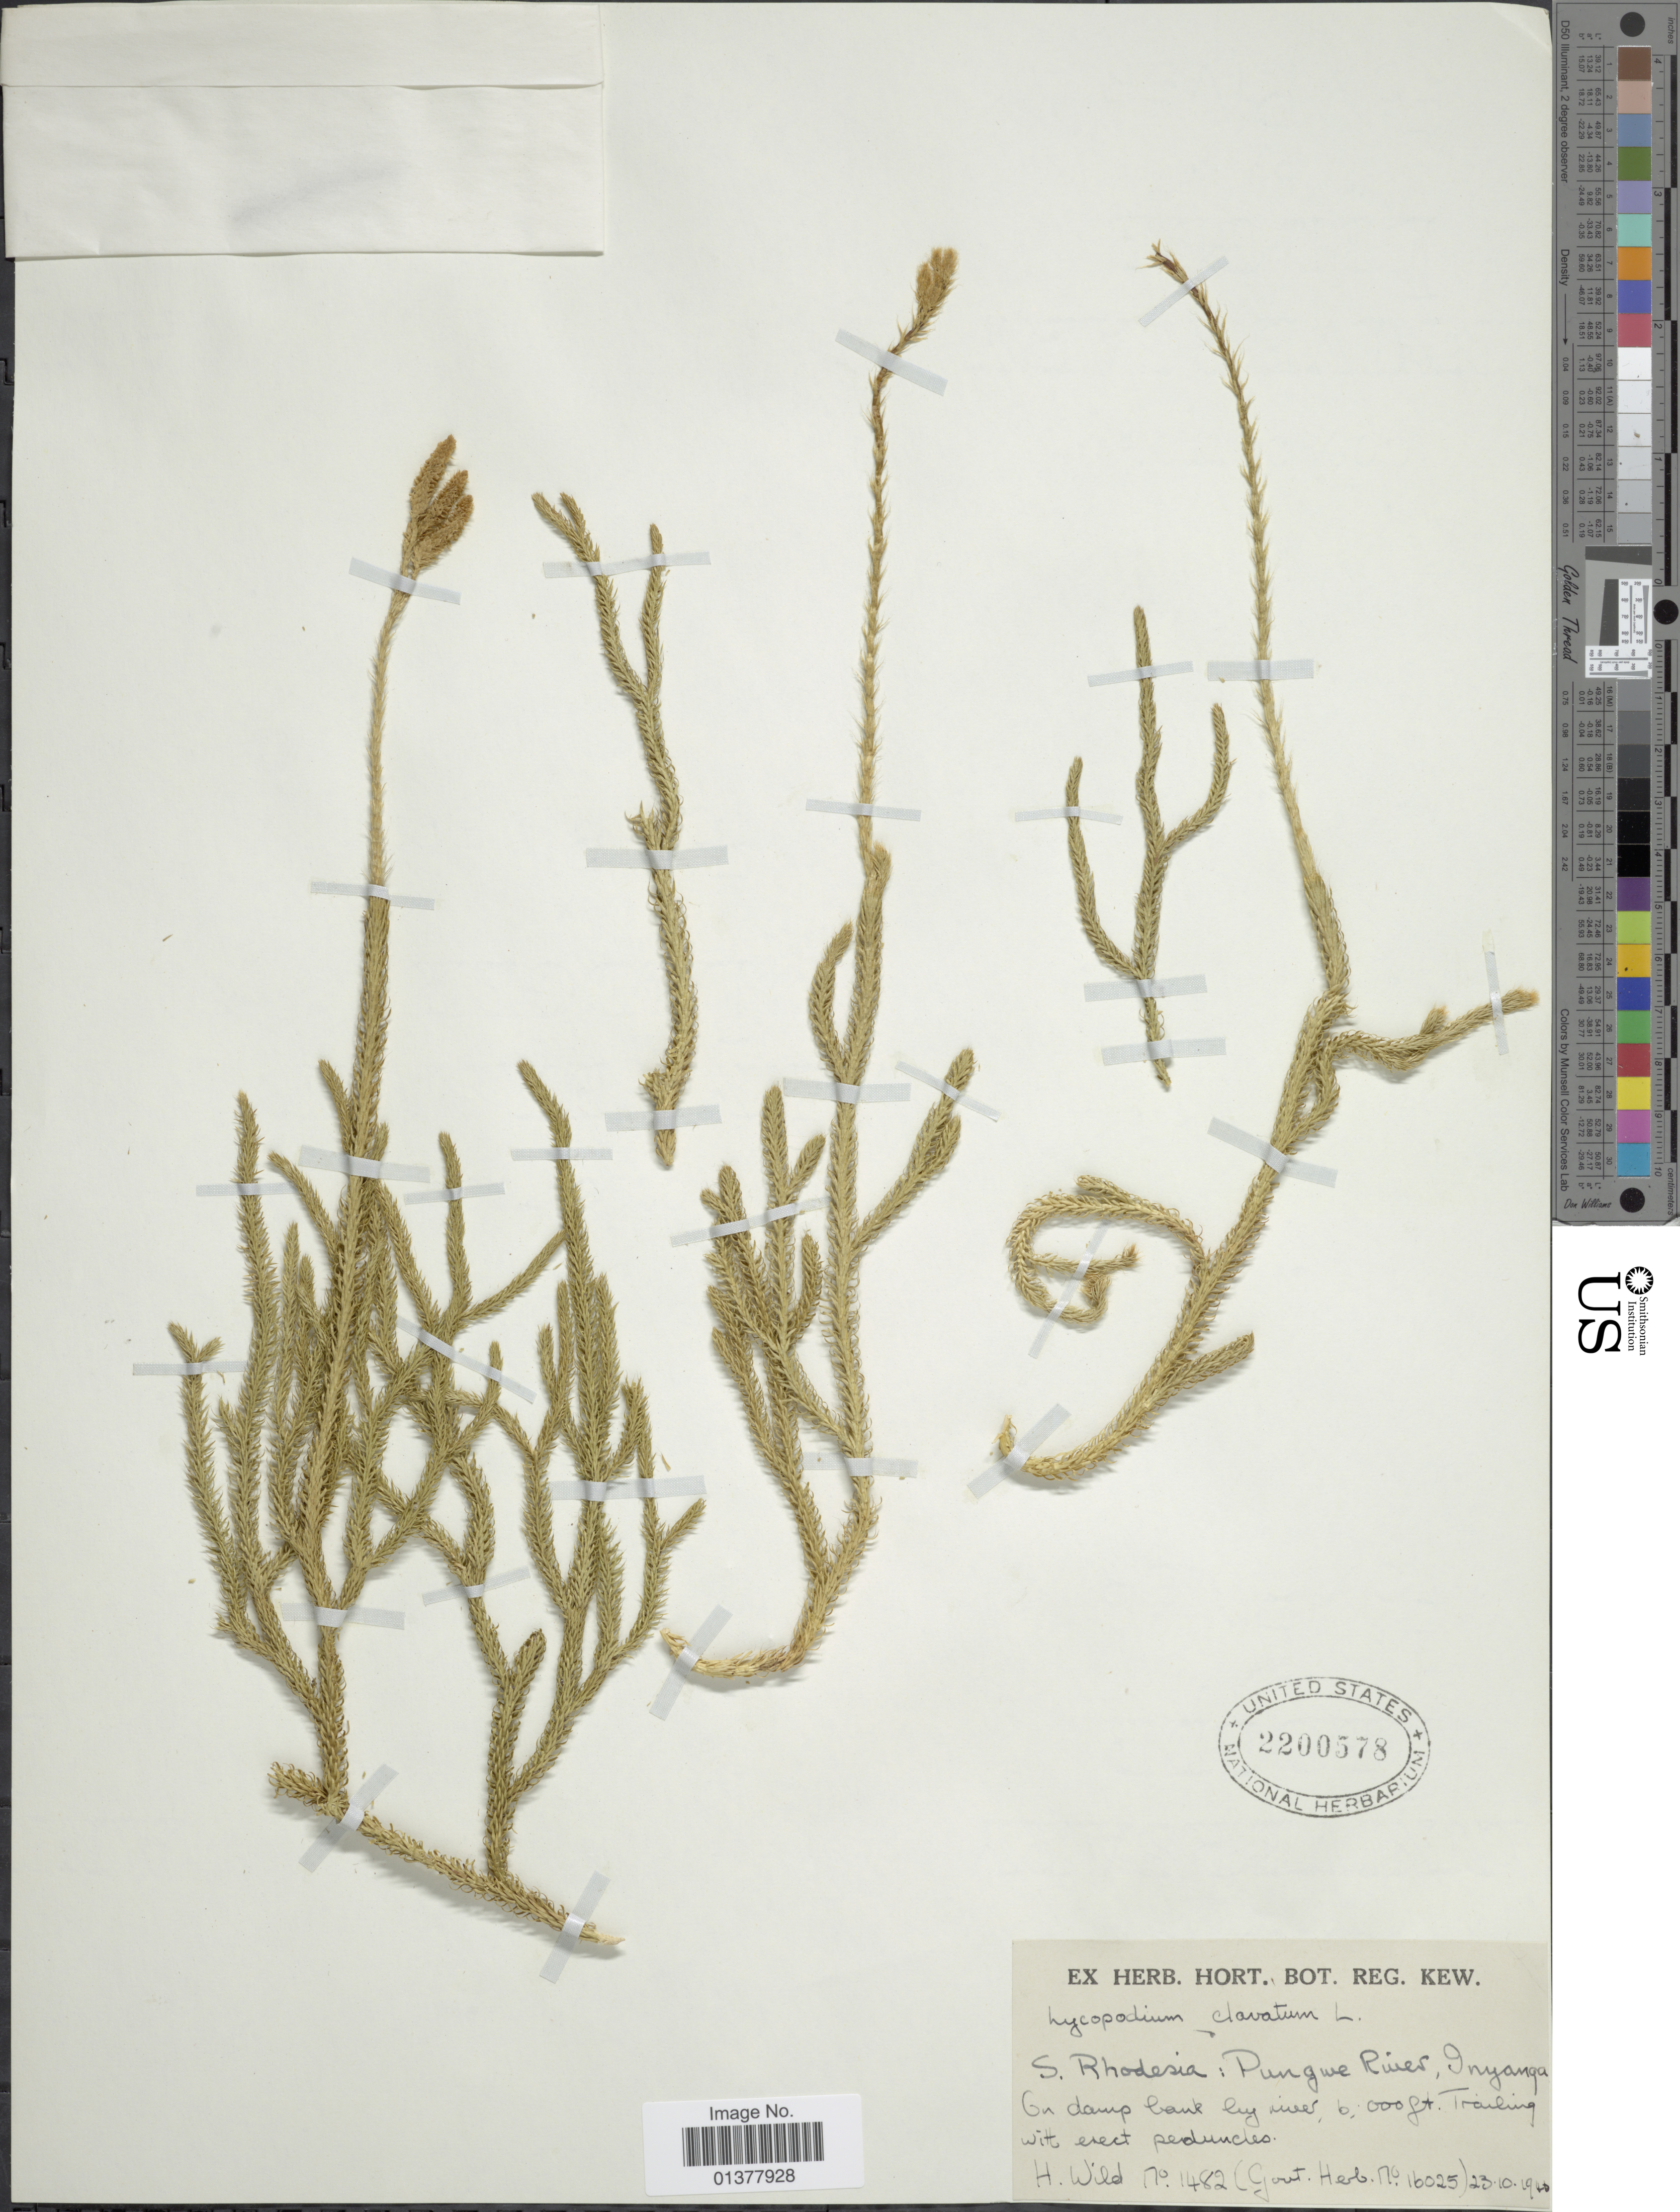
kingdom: Plantae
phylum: Tracheophyta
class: Lycopodiopsida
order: Lycopodiales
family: Lycopodiaceae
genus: Lycopodium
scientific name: Lycopodium clavatum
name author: L.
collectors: H. Wild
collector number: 1482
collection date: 1910-10-23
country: Zimbabwe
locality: S. Rhodesia: Purgwe river, Inyanga on damp bank by river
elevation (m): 1829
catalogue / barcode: US 2200578